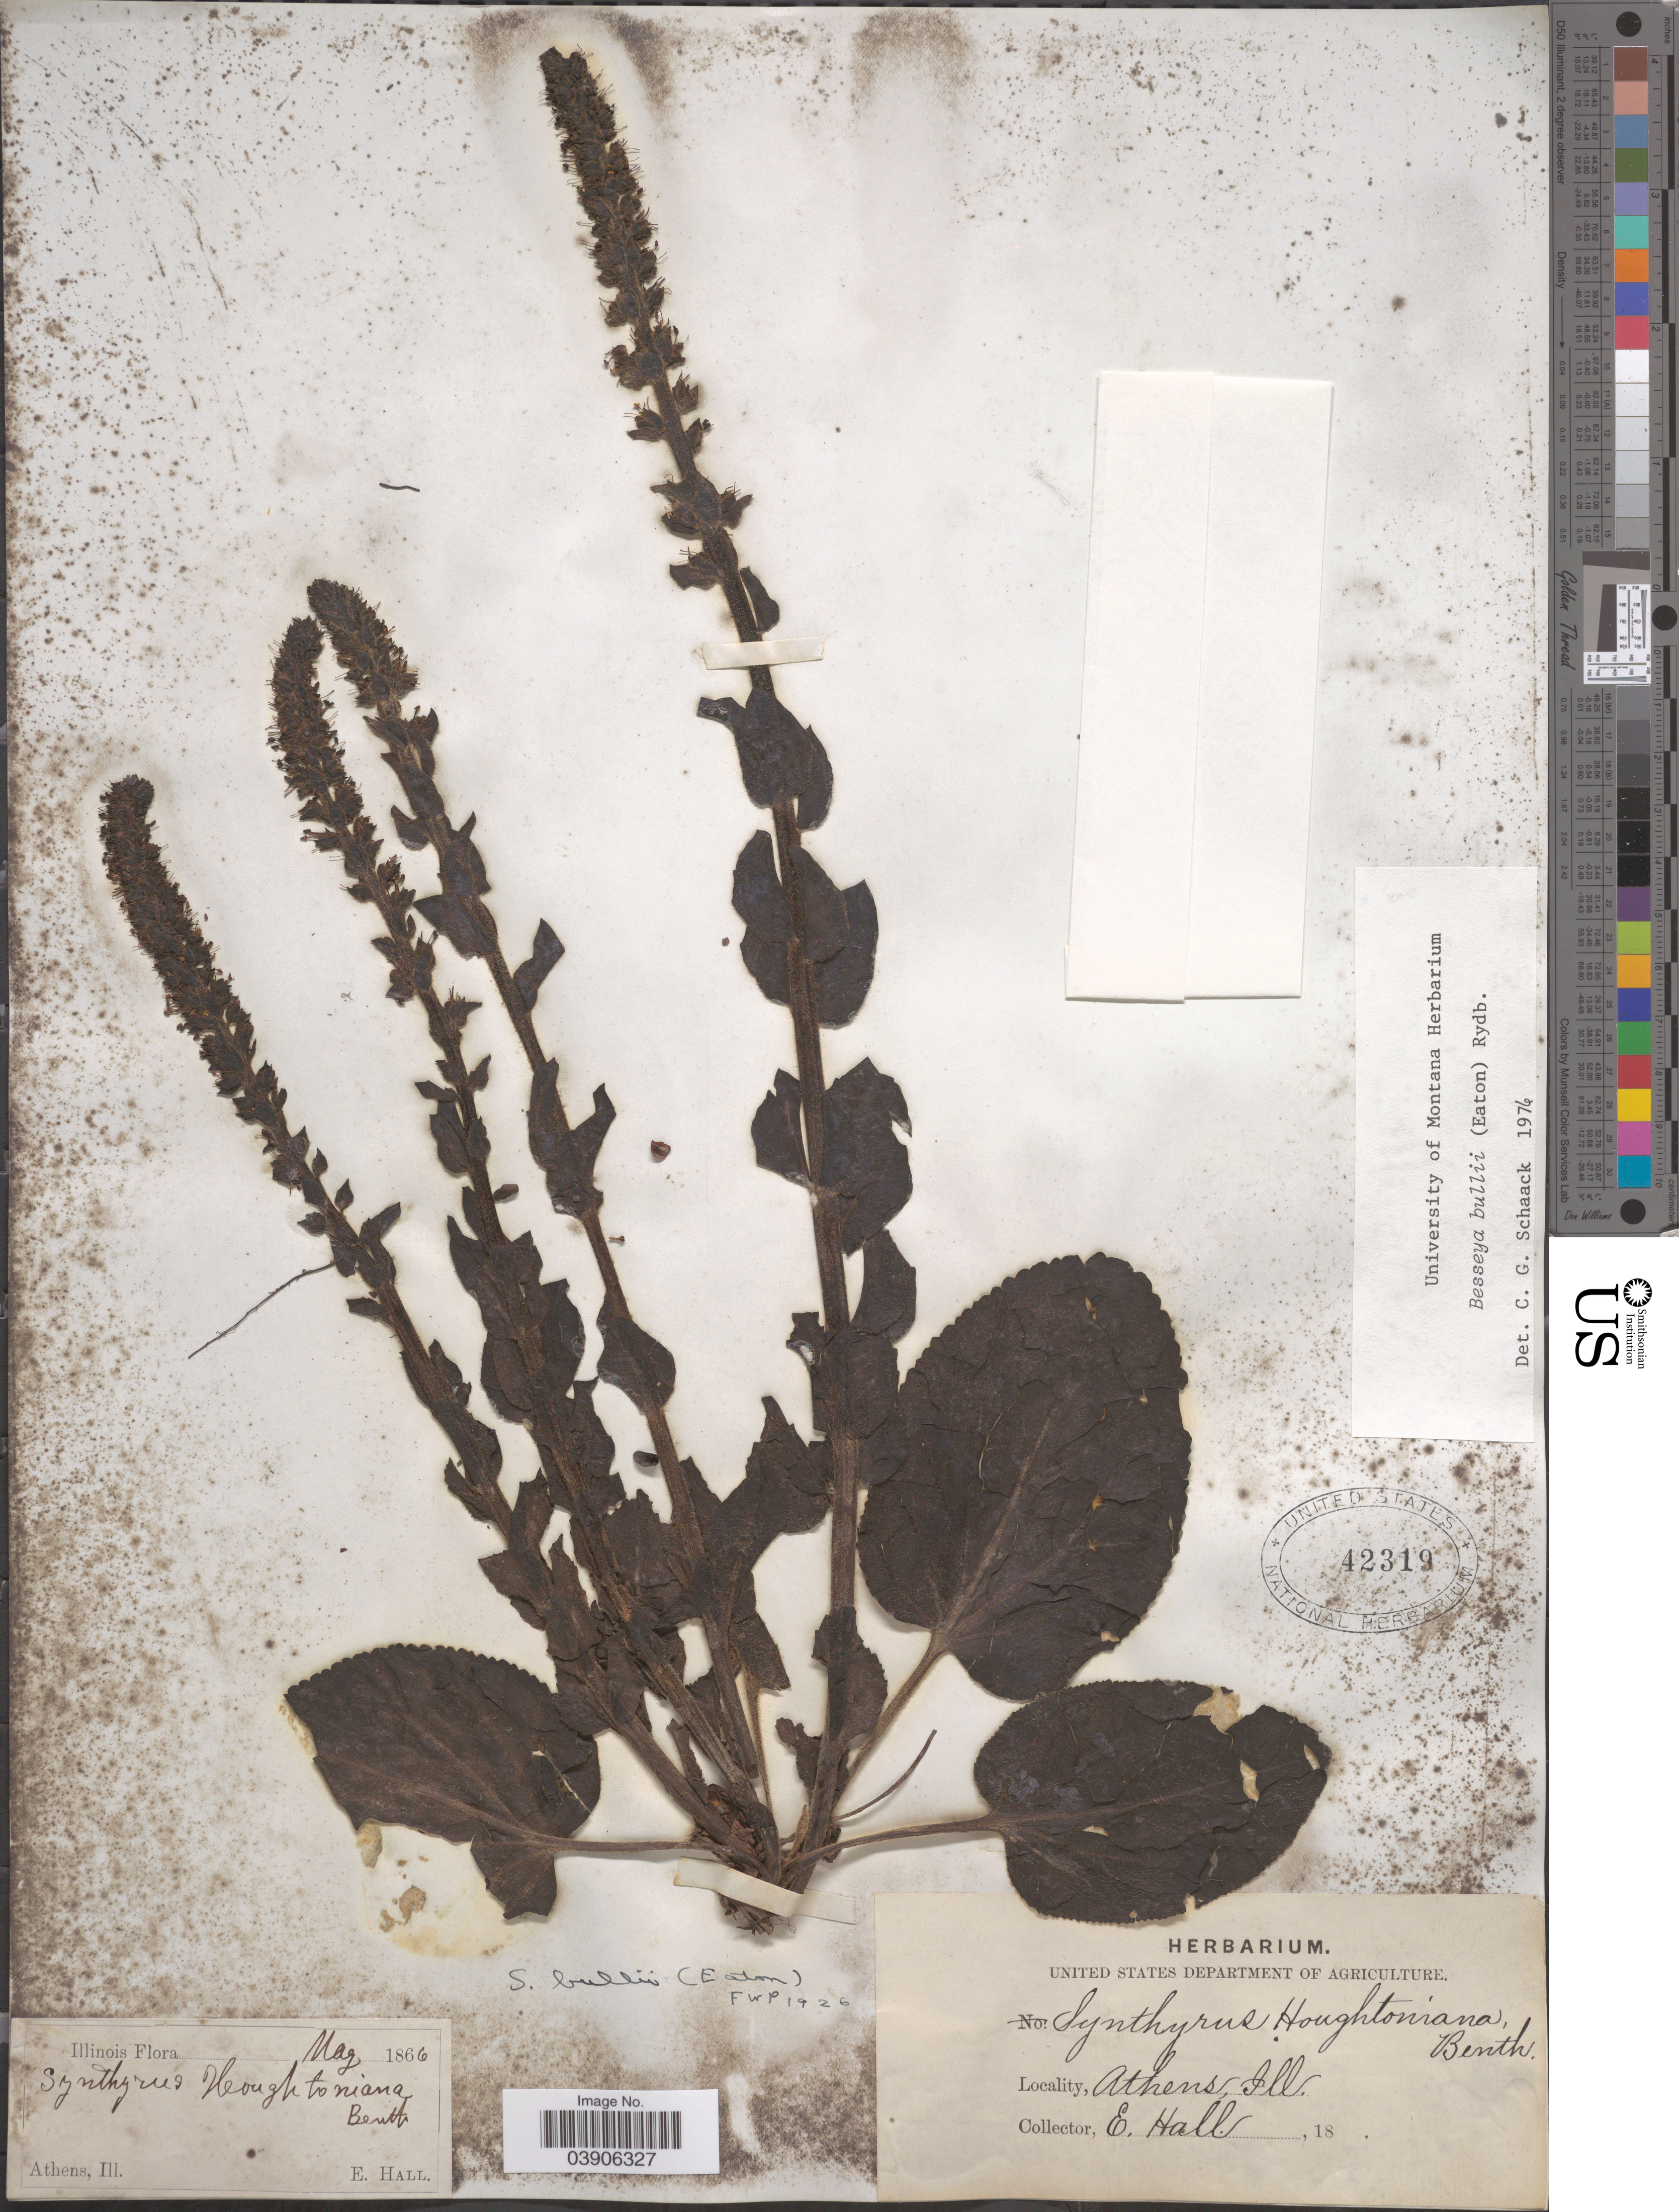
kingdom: Plantae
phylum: Tracheophyta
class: Magnoliopsida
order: Lamiales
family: Plantaginaceae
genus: Synthyris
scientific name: Synthyris bullii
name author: (Eaton) A. Heller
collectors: E. Hall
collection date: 1866-05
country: United States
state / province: Illinois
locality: Athens.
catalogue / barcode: US 42319